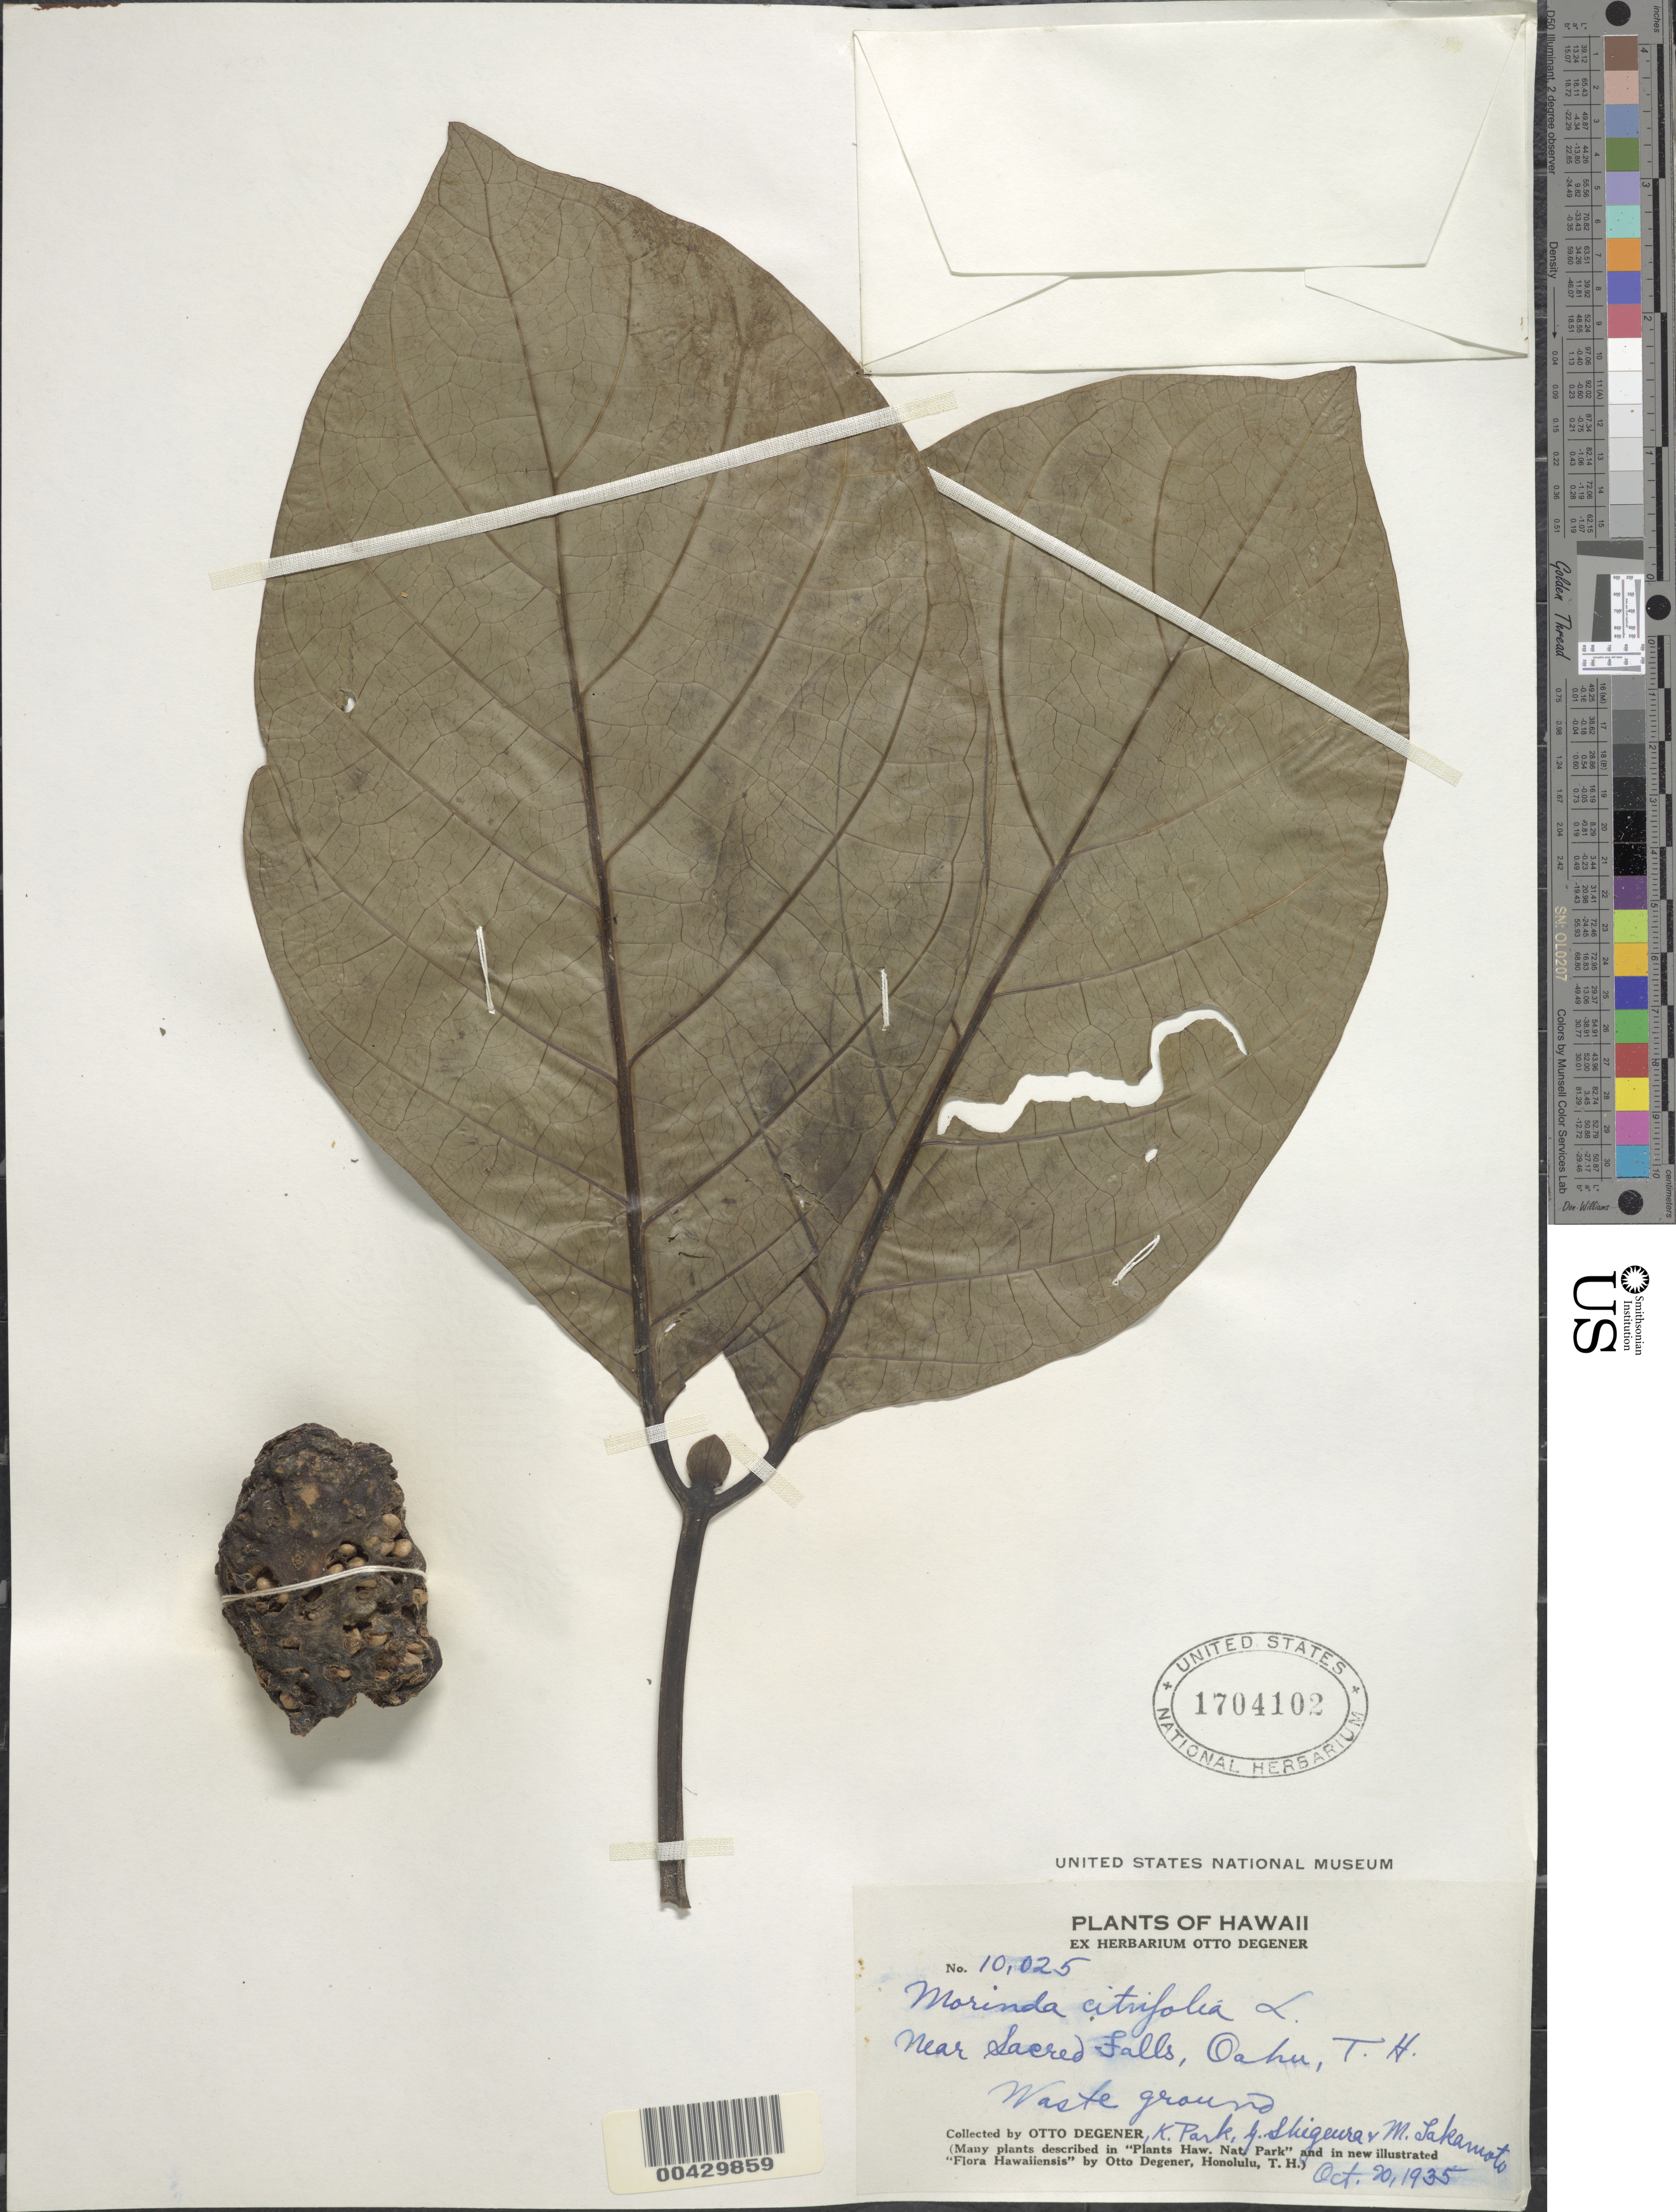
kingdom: Plantae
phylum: Tracheophyta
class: Magnoliopsida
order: Gentianales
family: Rubiaceae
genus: Morinda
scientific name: Morinda citrifolia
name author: L.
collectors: O. Degener, K. Park, G. Shigeura & M. Takamoto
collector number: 10025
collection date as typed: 20 Oct 1935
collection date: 1935-10-20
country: United States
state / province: Hawaii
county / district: Honolulu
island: Oahu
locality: Near Sacred Falls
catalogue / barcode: US 1704102